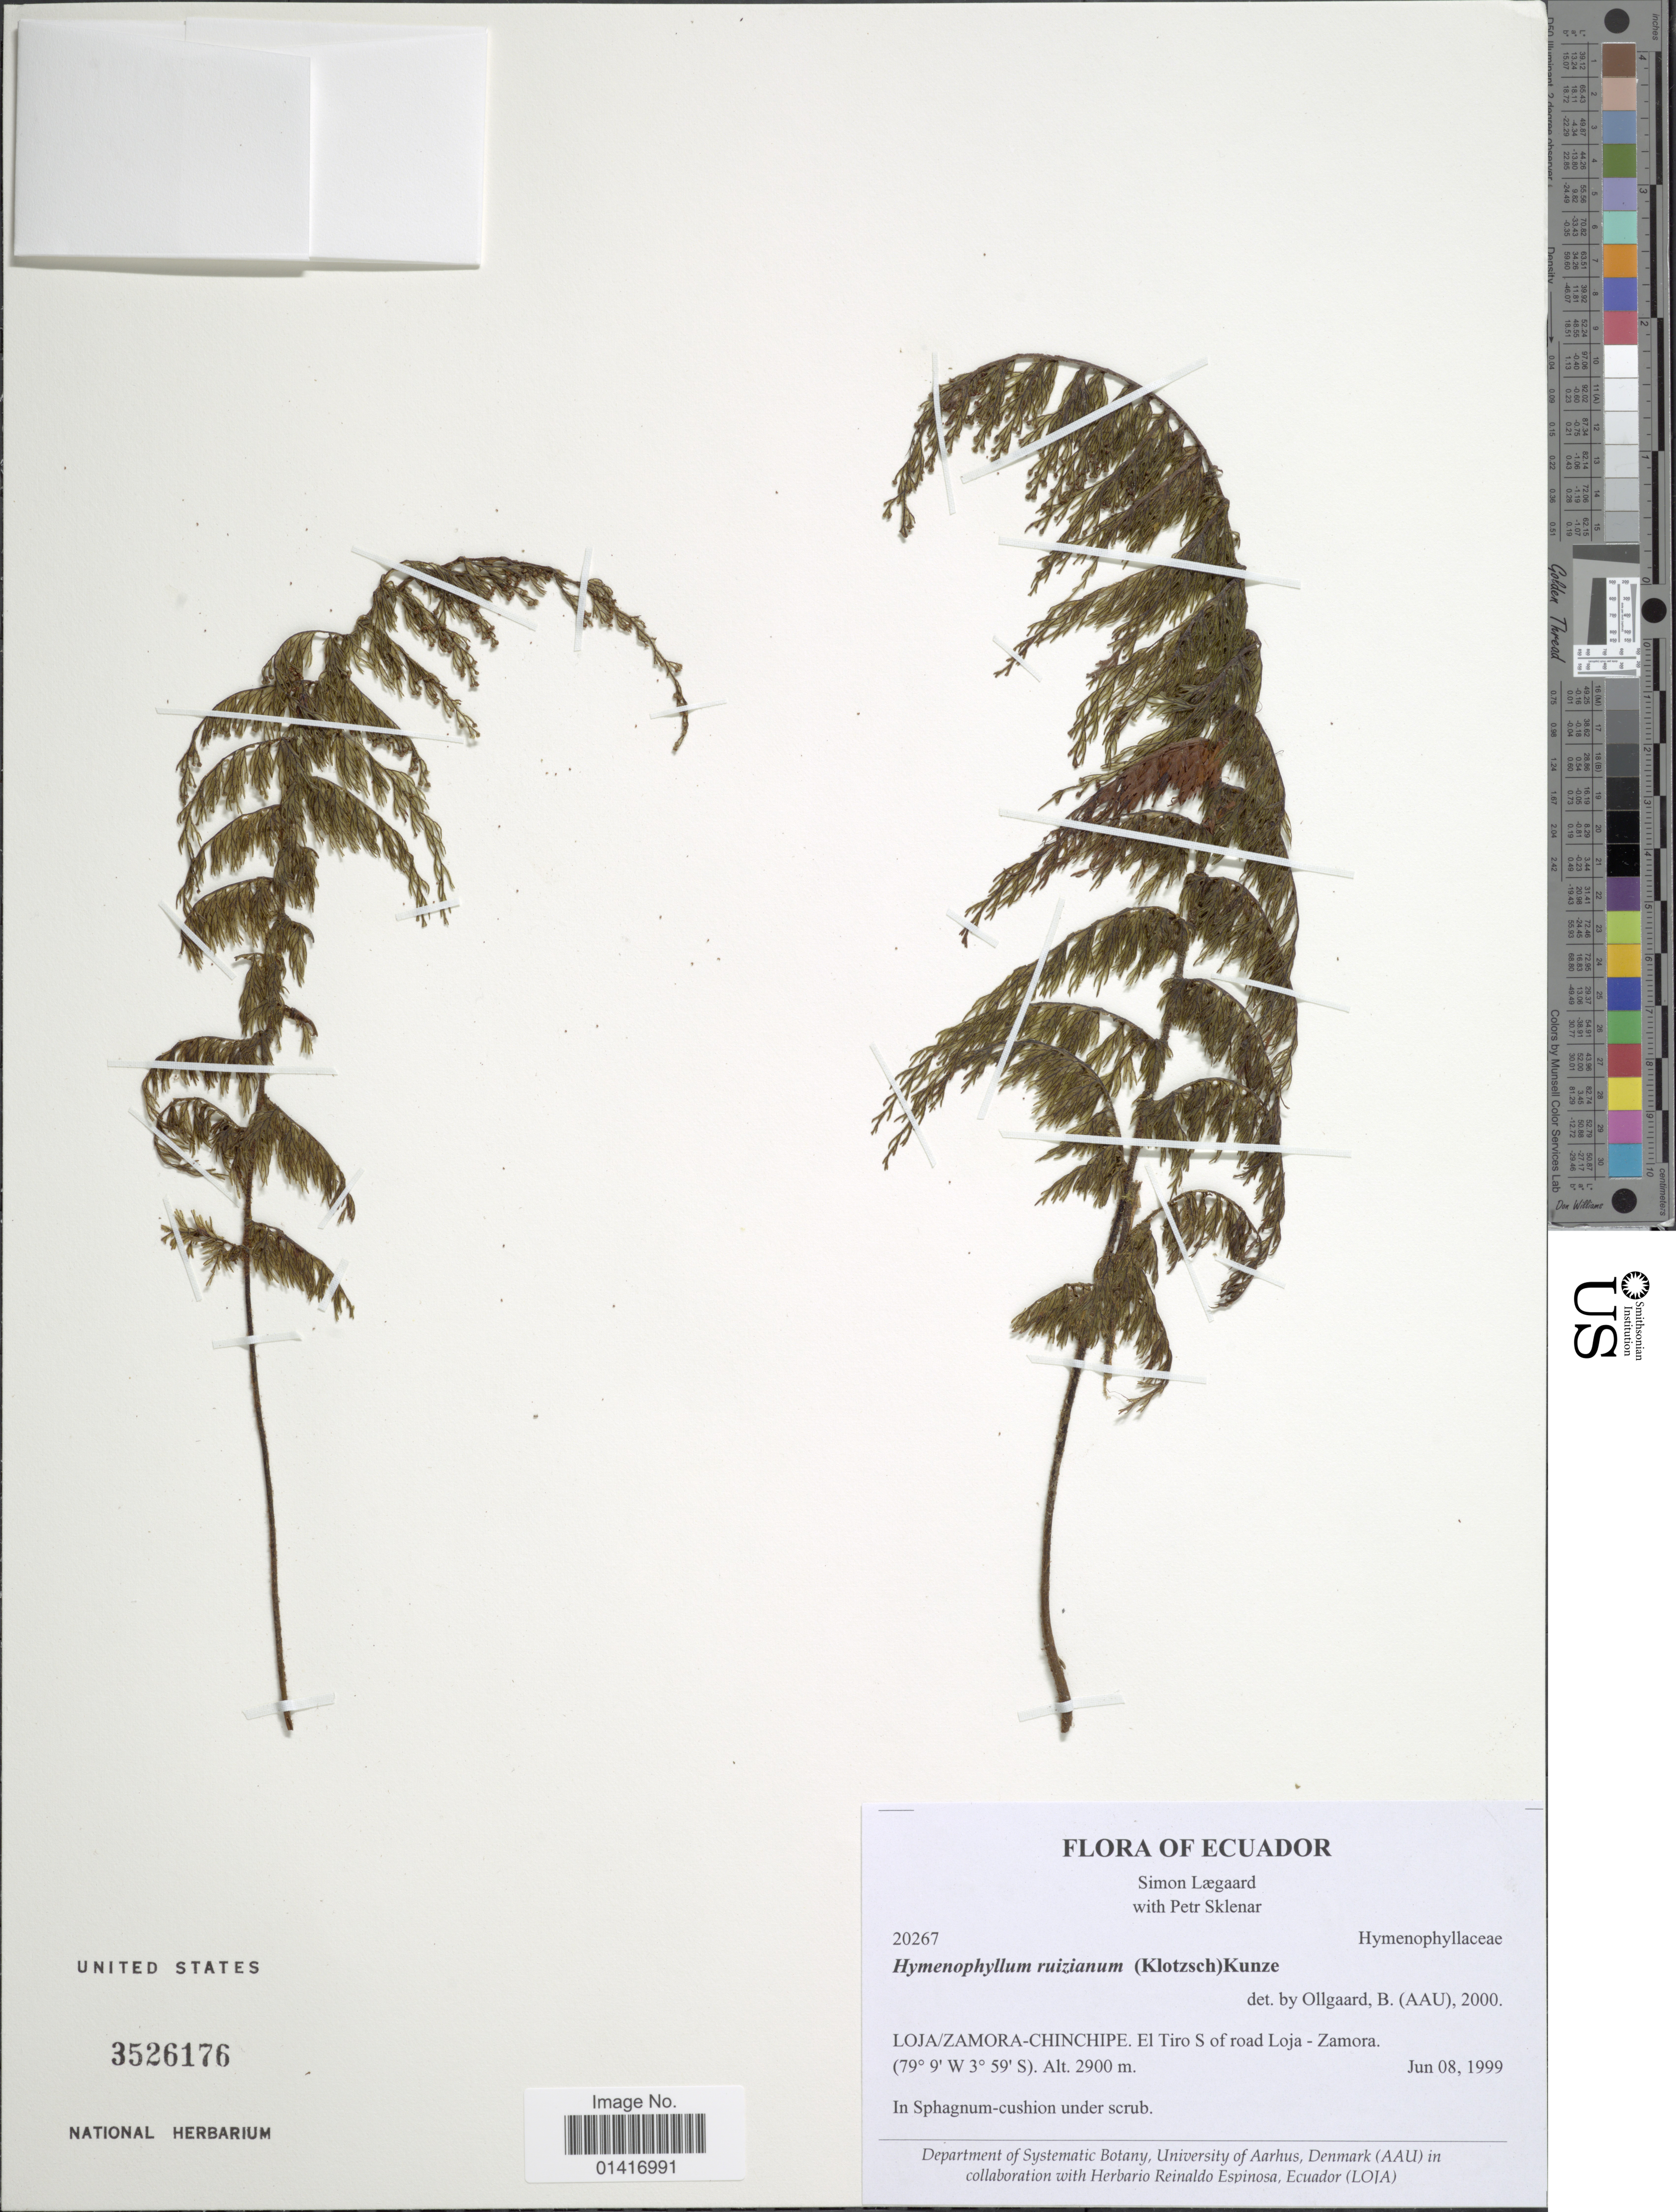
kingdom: Plantae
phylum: Tracheophyta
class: Polypodiopsida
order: Hymenophyllales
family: Hymenophyllaceae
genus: Hymenophyllum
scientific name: Hymenophyllum ruizianum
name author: (Klotzsch) Kunze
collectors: S. Lægaard & P. Sklenar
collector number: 20267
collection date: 1999-06-08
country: Ecuador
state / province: Loja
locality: Zamora-Chinchipe, El Tiro S of road Loja-Zamora. In Sphagnum-cushion under scrub.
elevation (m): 2900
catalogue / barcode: US 3526176